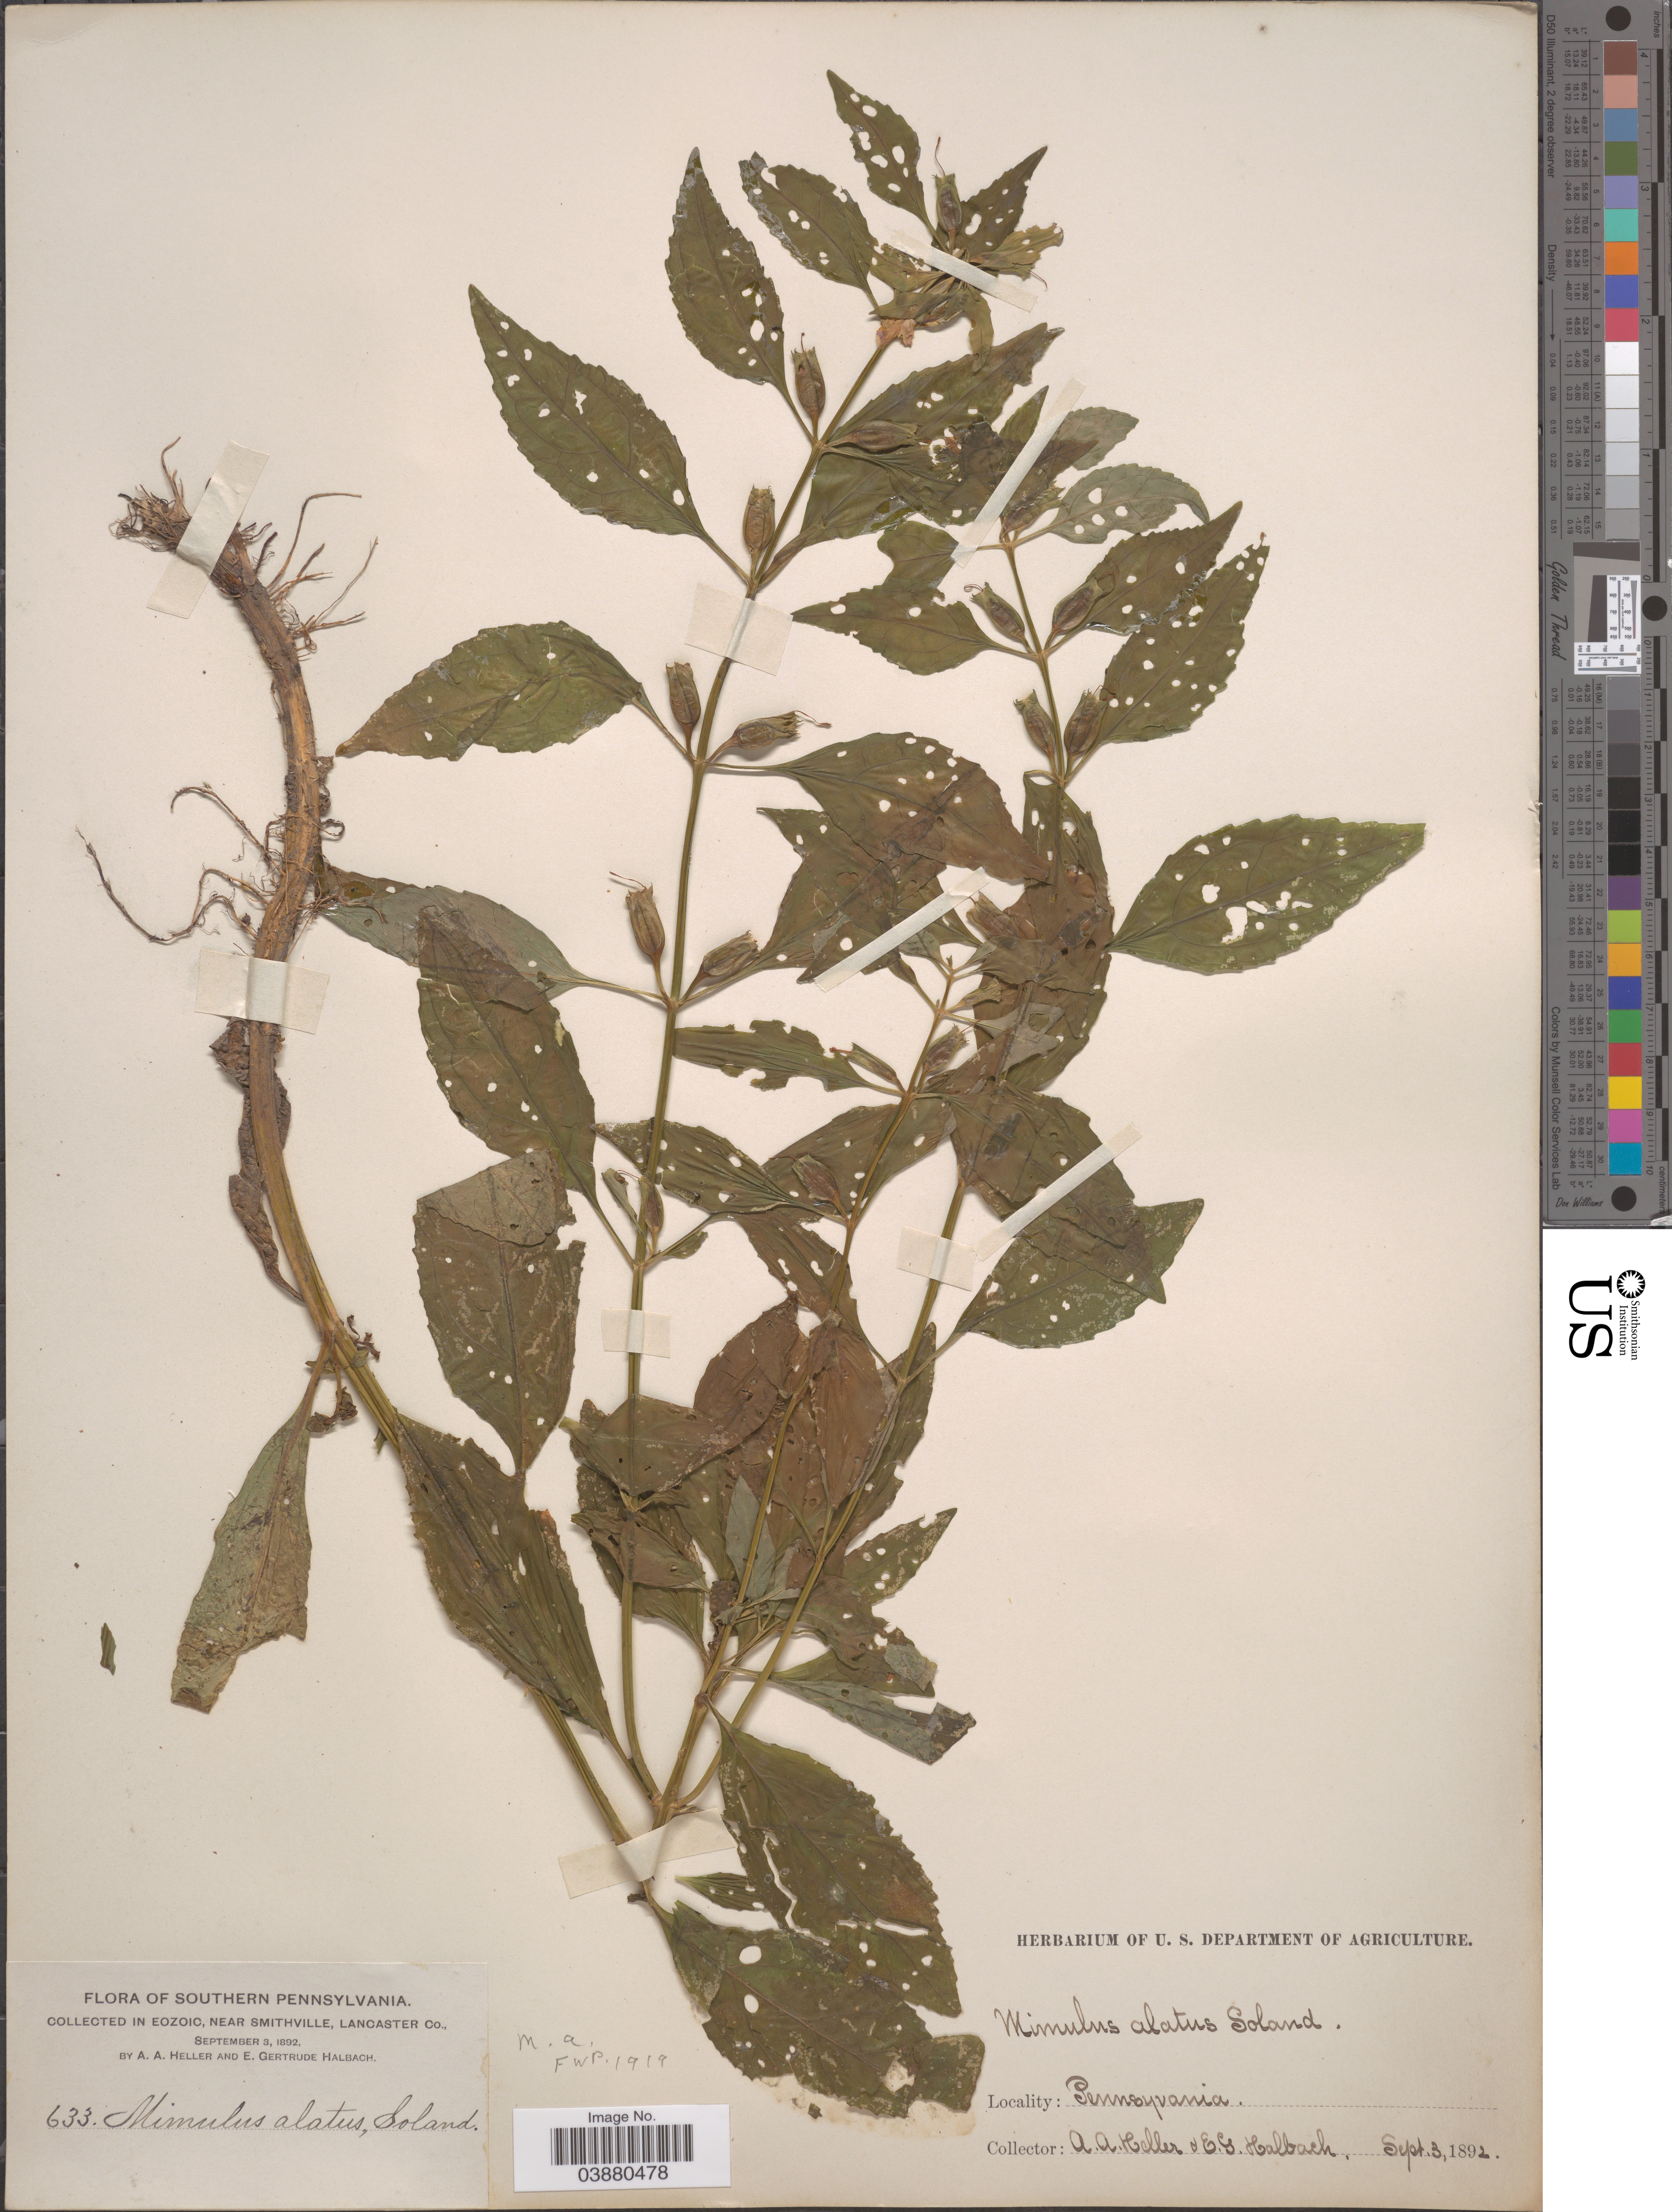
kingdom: Plantae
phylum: Tracheophyta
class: Magnoliopsida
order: Lamiales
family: Phrymaceae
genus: Mimulus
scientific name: Mimulus alatus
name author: Aiton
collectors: A. A. Heller & E. G. Halbach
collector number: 633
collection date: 1892-09-03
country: United States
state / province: Pennsylvania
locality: Southern Pennsylvania. In Eozoic, near Smithville, Lancaster Co.